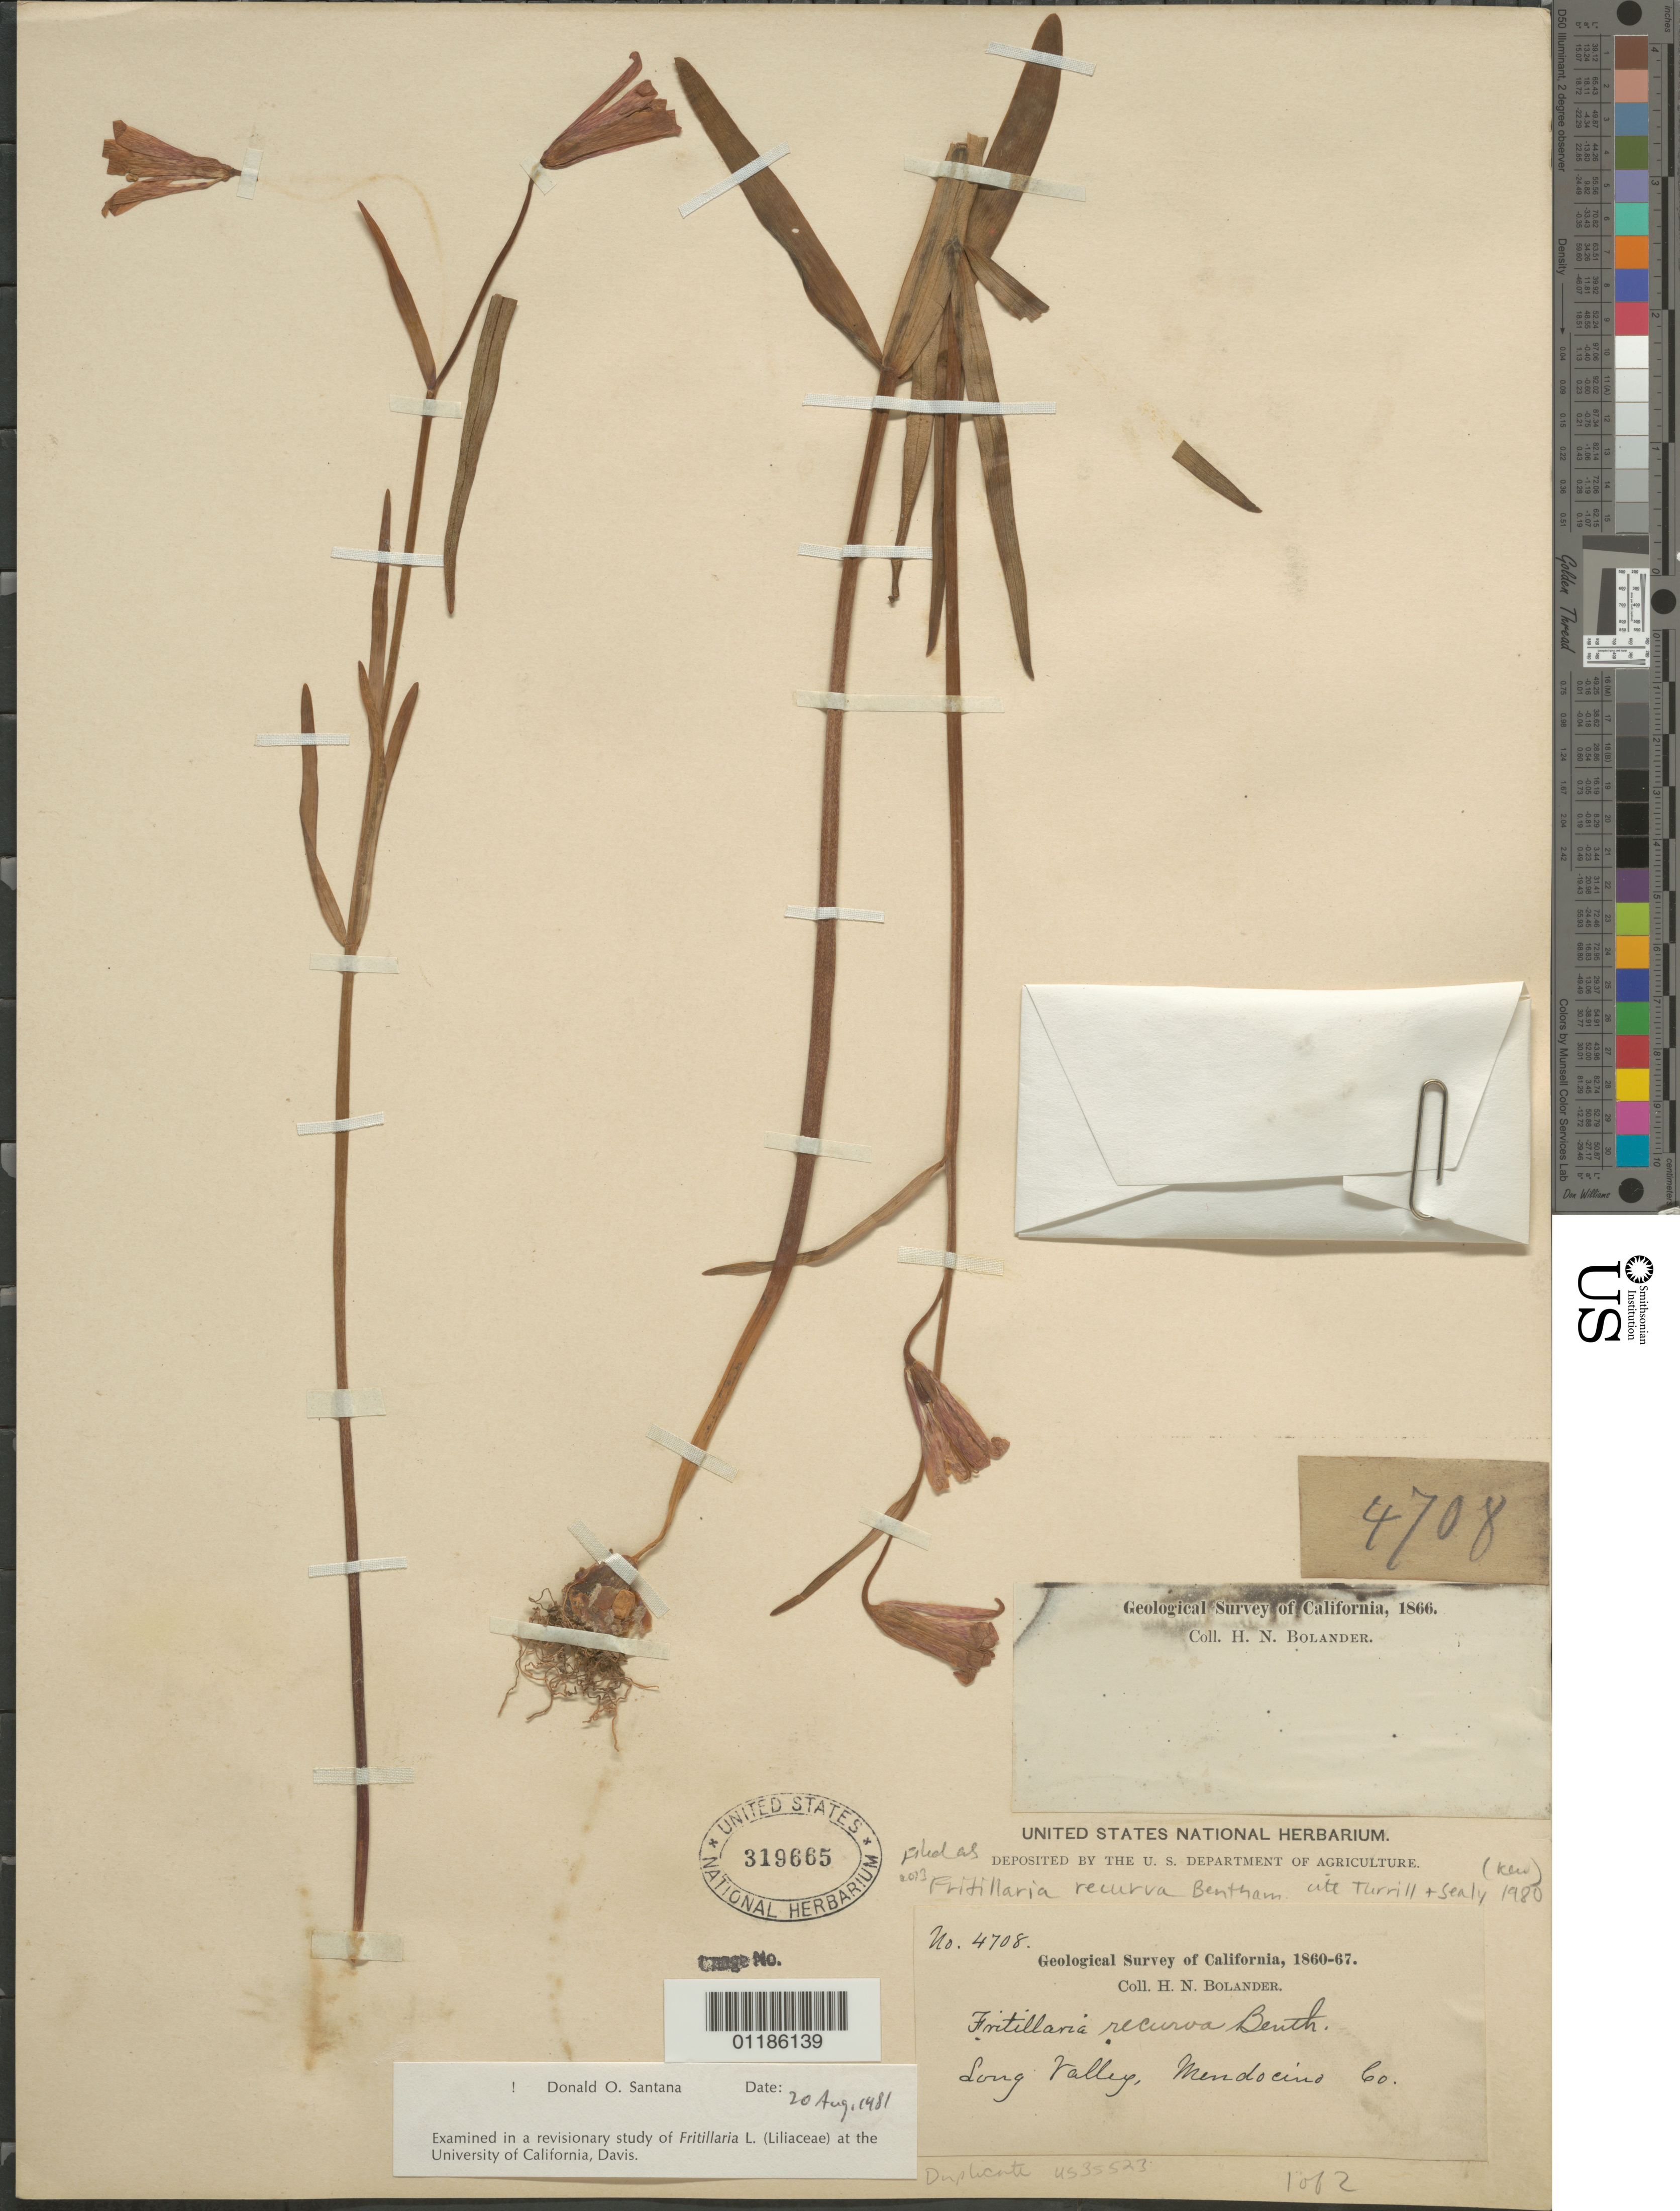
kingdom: Plantae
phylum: Tracheophyta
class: Liliopsida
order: Liliales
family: Liliaceae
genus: Fritillaria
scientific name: Fritillaria recurva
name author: Benth.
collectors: H. Bolander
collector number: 4708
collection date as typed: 1860 to -- --- 1867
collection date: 1860/1867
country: United States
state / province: California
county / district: Medocino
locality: Long Valley.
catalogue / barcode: US 319665